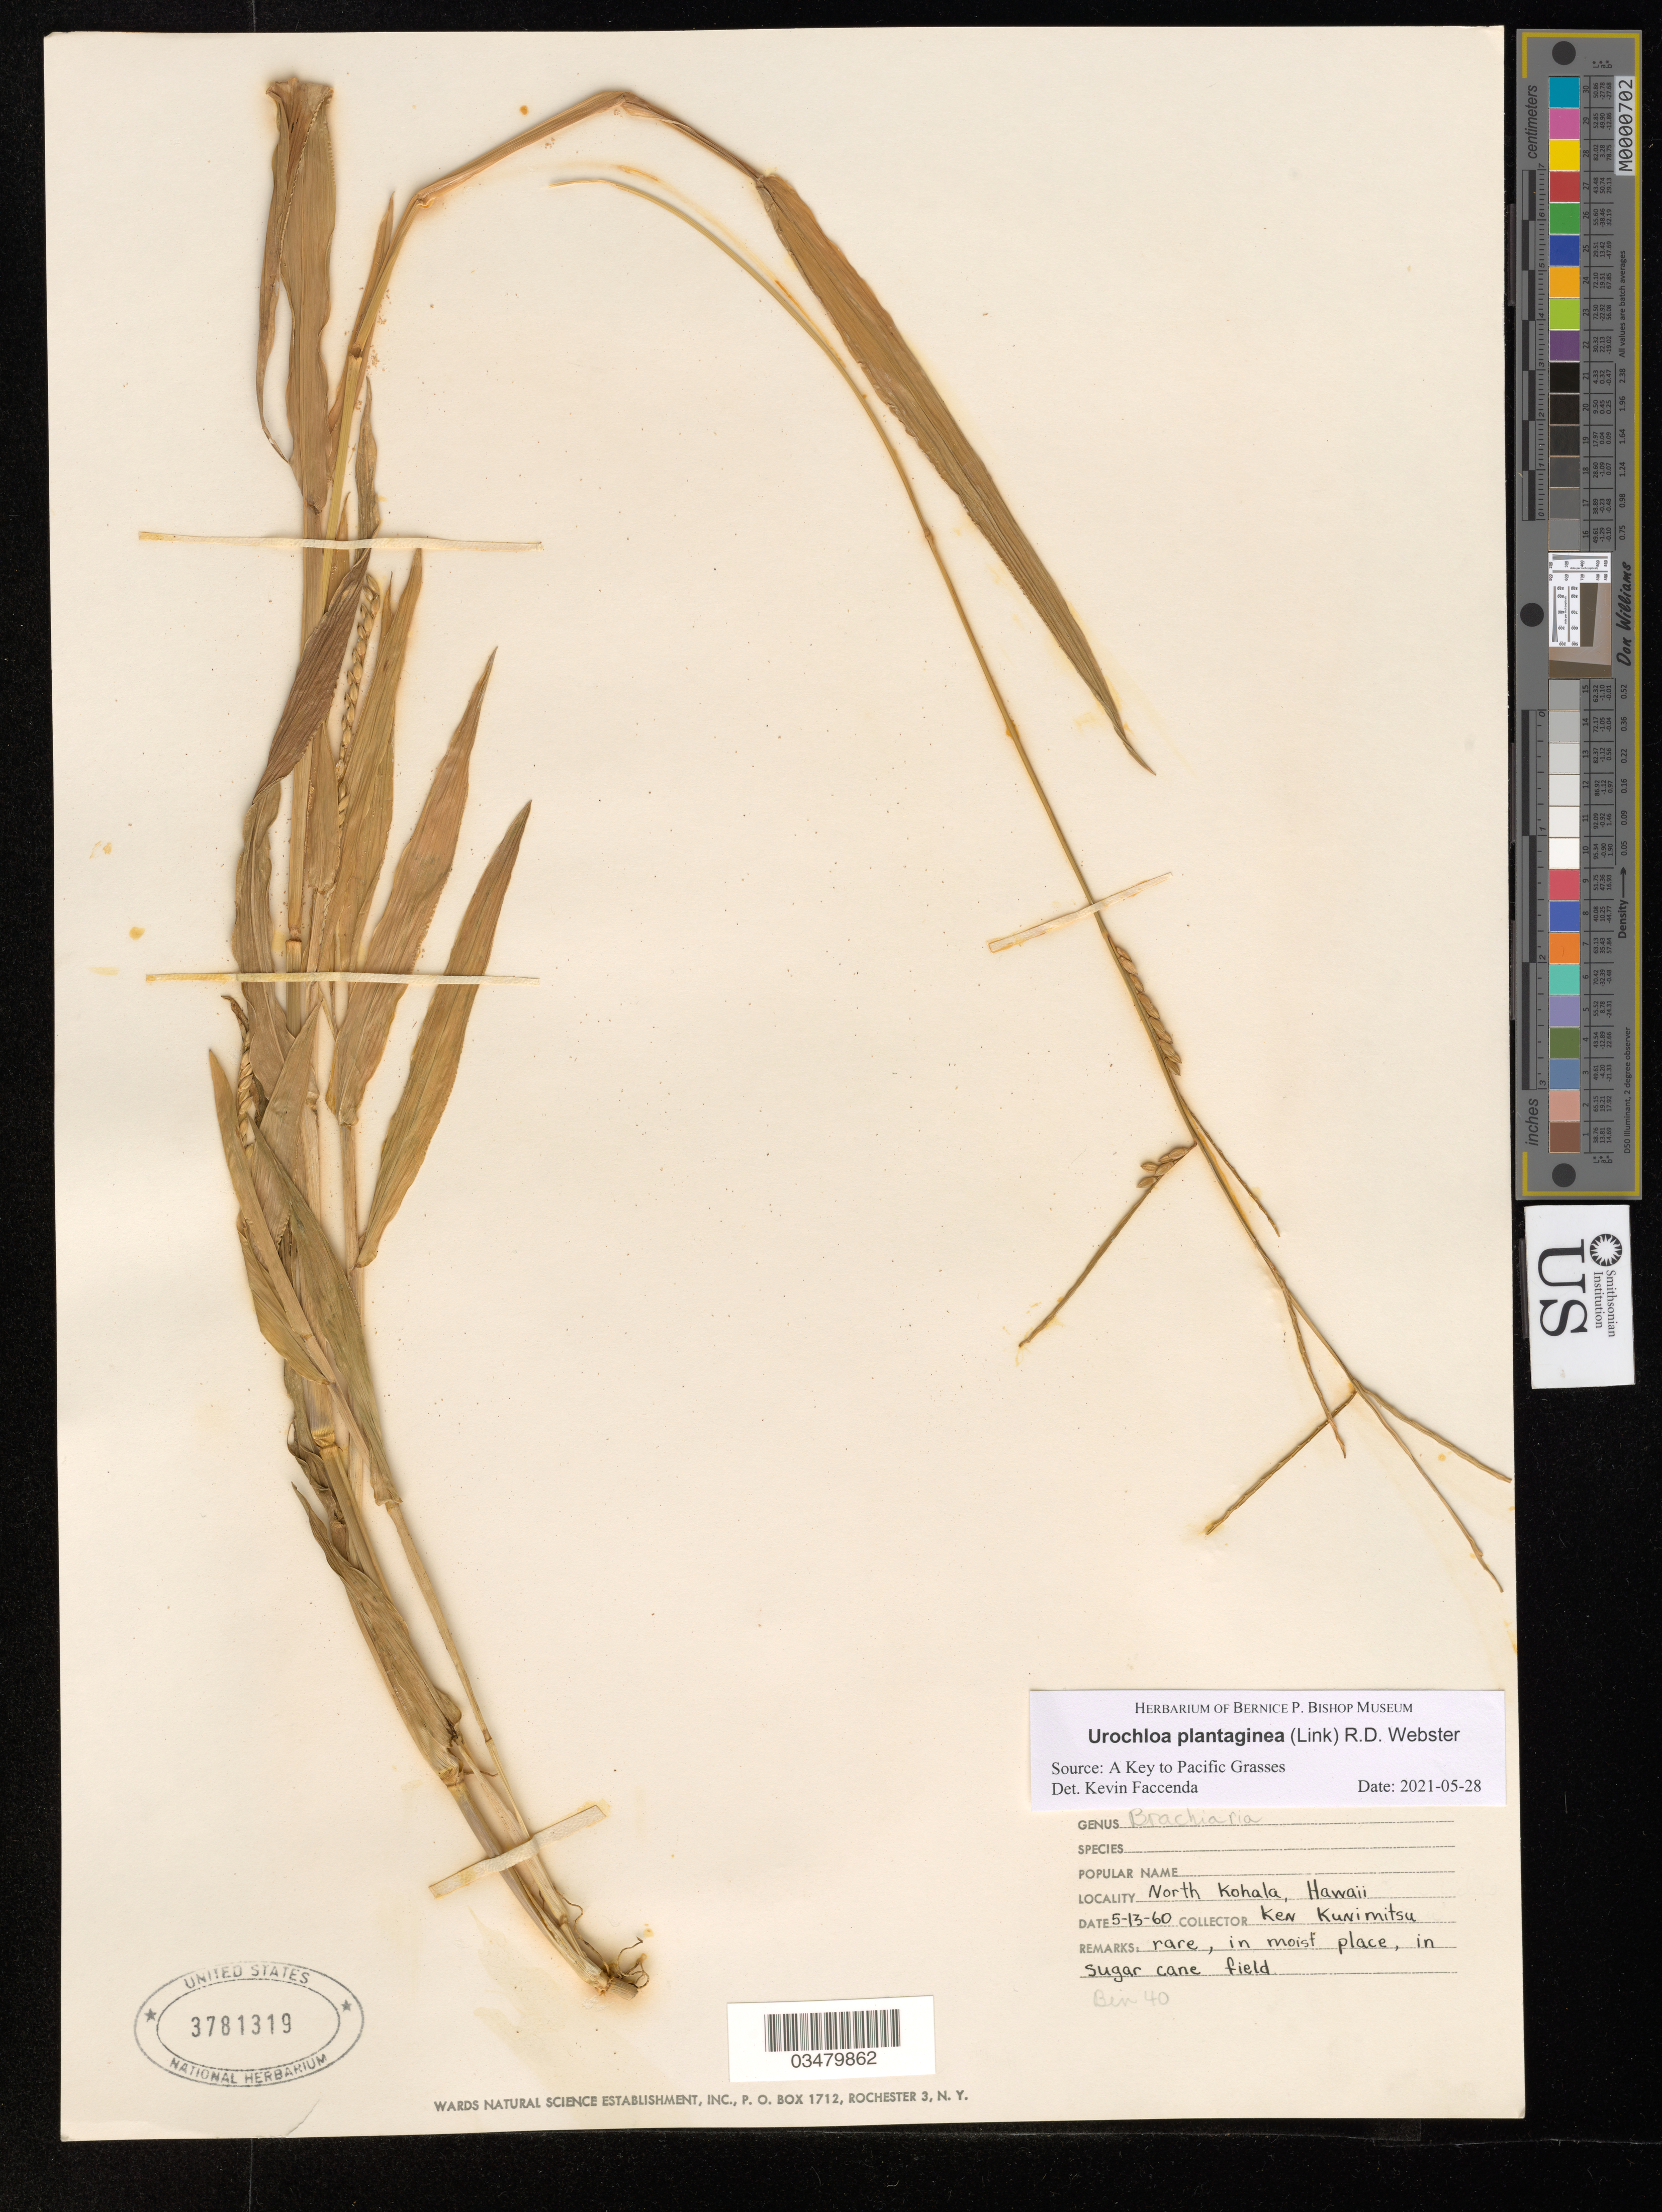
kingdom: Plantae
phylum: Tracheophyta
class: Liliopsida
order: Poales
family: Poaceae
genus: Urochloa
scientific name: Urochloa plantaginea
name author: (Link) R.D. Webster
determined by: Faccenda, K.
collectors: K. Kunimitsu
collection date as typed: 13 May 1960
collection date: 1960-05-13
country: United States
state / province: Hawaii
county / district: Hawaii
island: Hawaii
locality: North Kohala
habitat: Moist place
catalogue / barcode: US 3781319